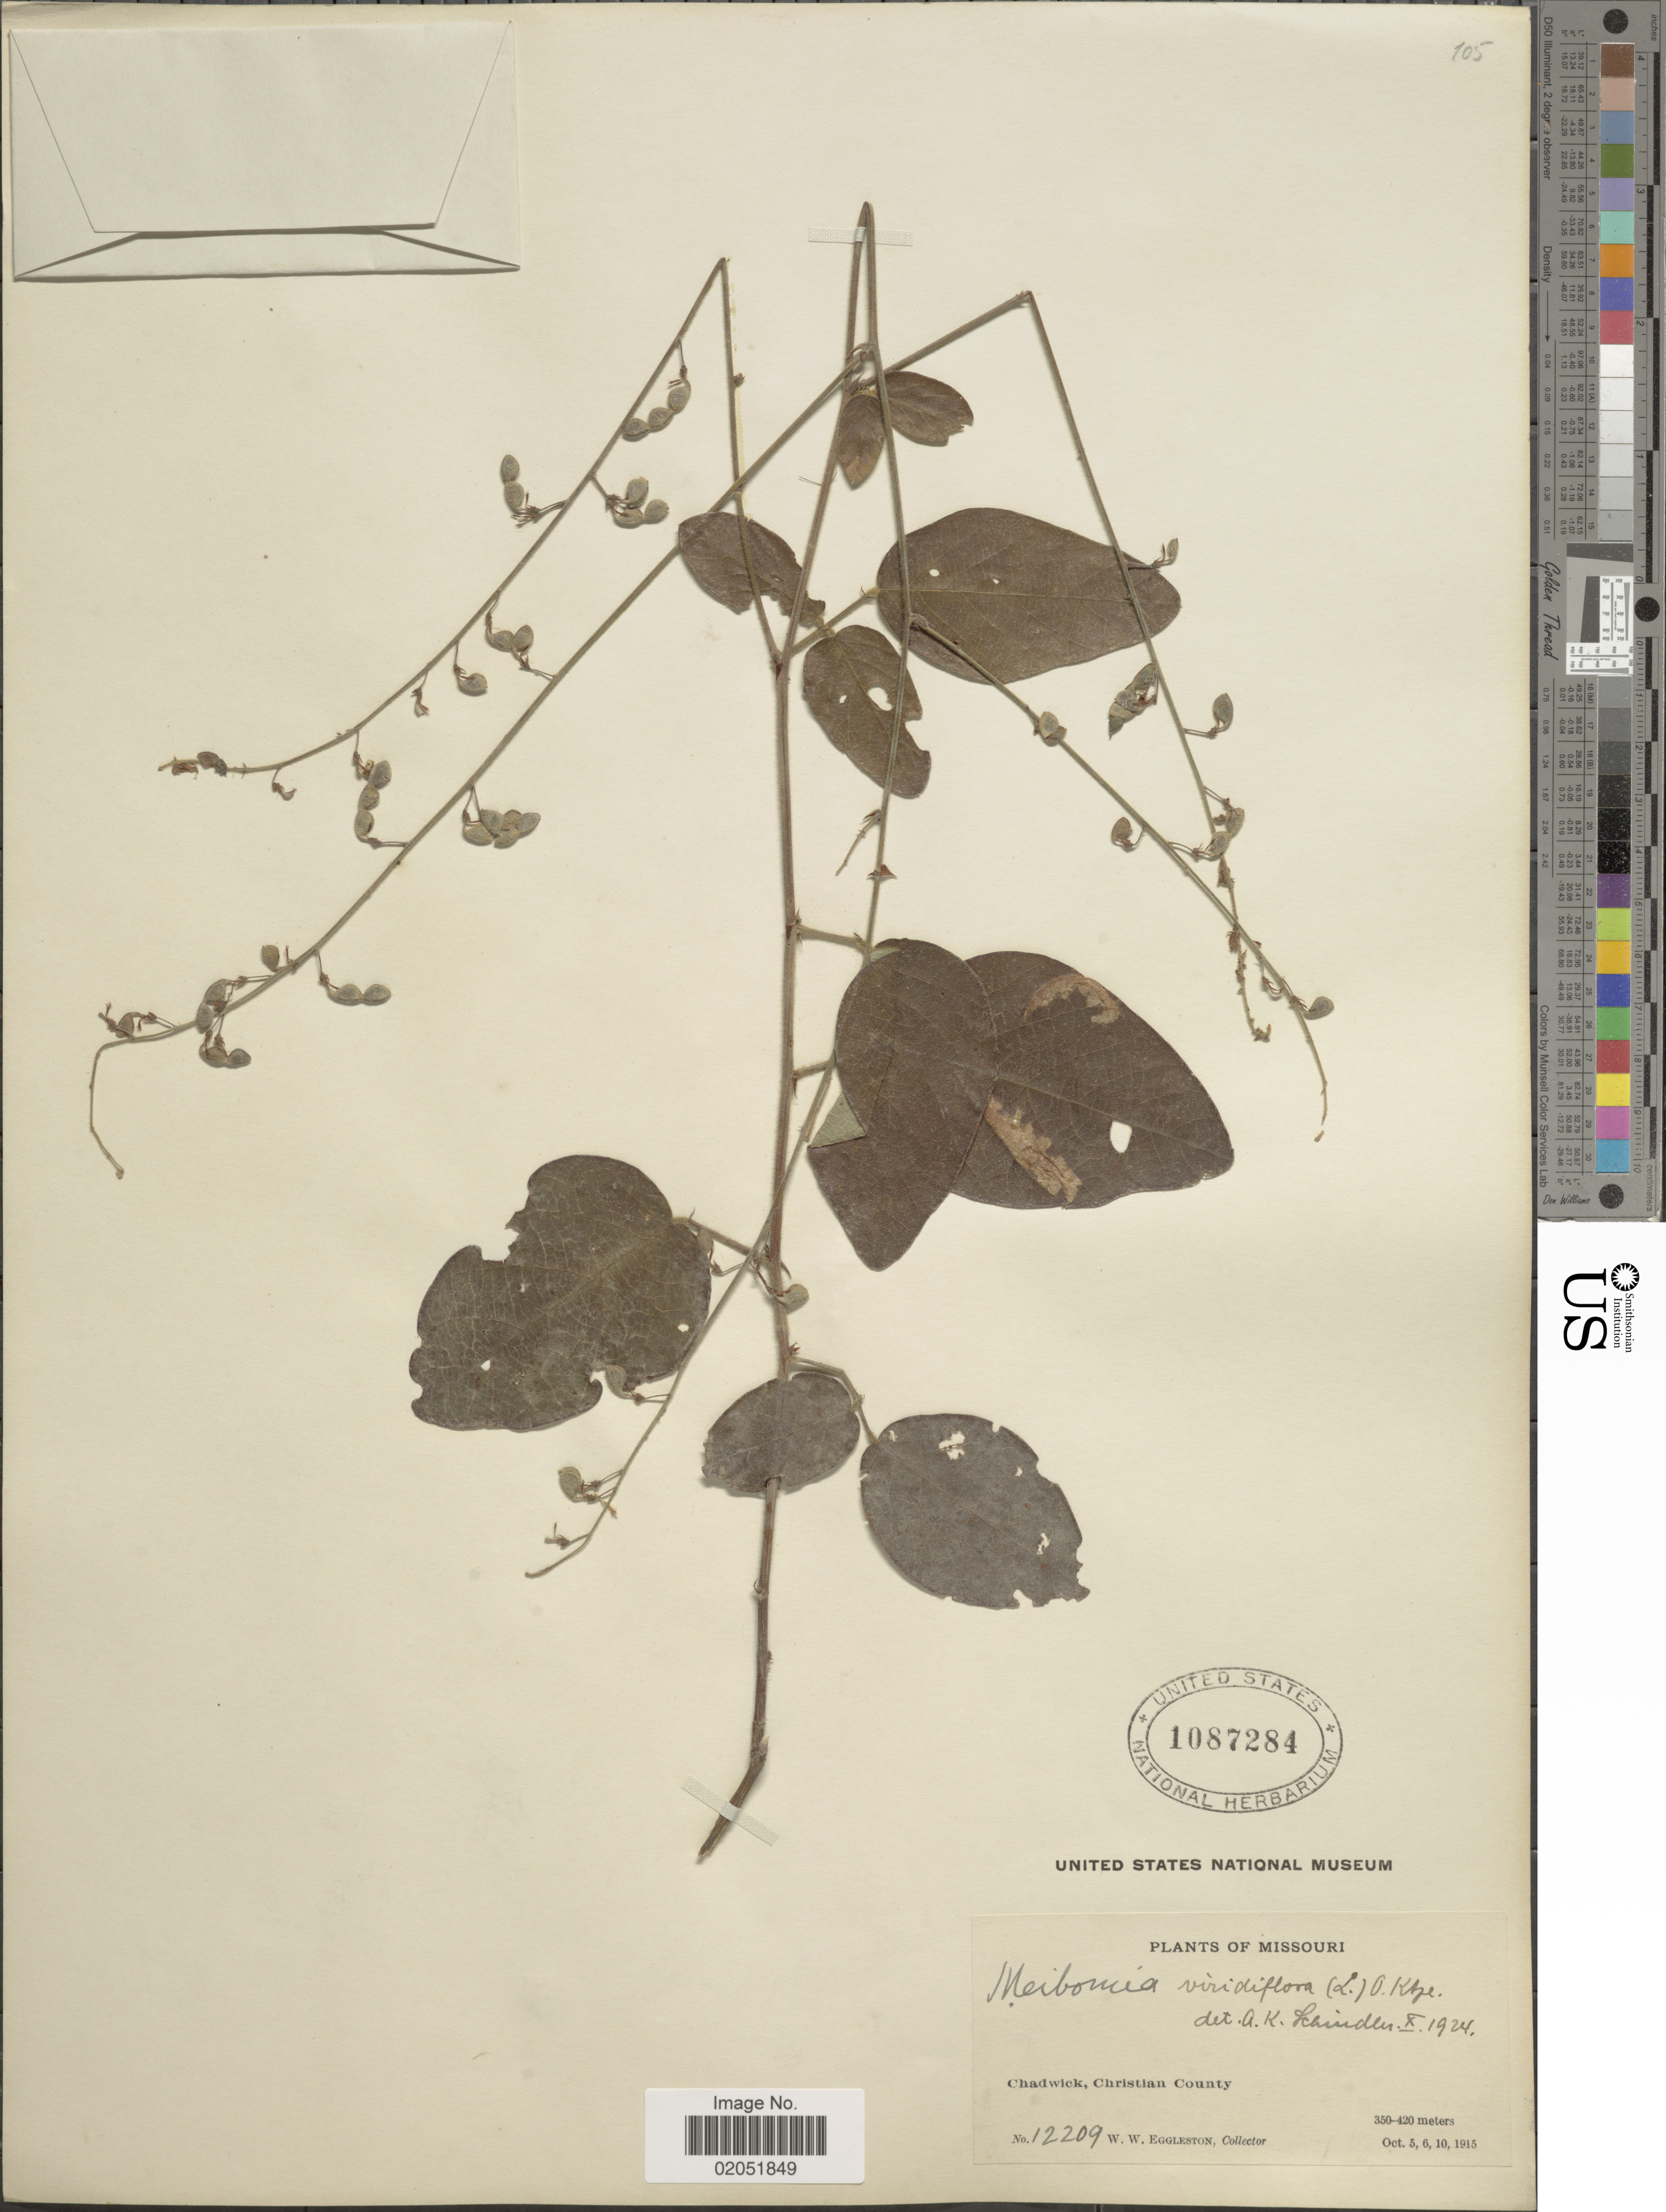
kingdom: Plantae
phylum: Tracheophyta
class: Magnoliopsida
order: Fabales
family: Fabaceae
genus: Desmodium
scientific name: Desmodium viridiflorum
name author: (L.) DC.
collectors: W. W. Eggleston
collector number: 12209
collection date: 1915-10-05/1915-10-10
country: United States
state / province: Missouri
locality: Missouri, Chadwick , Christian County.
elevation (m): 350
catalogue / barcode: US 1087284